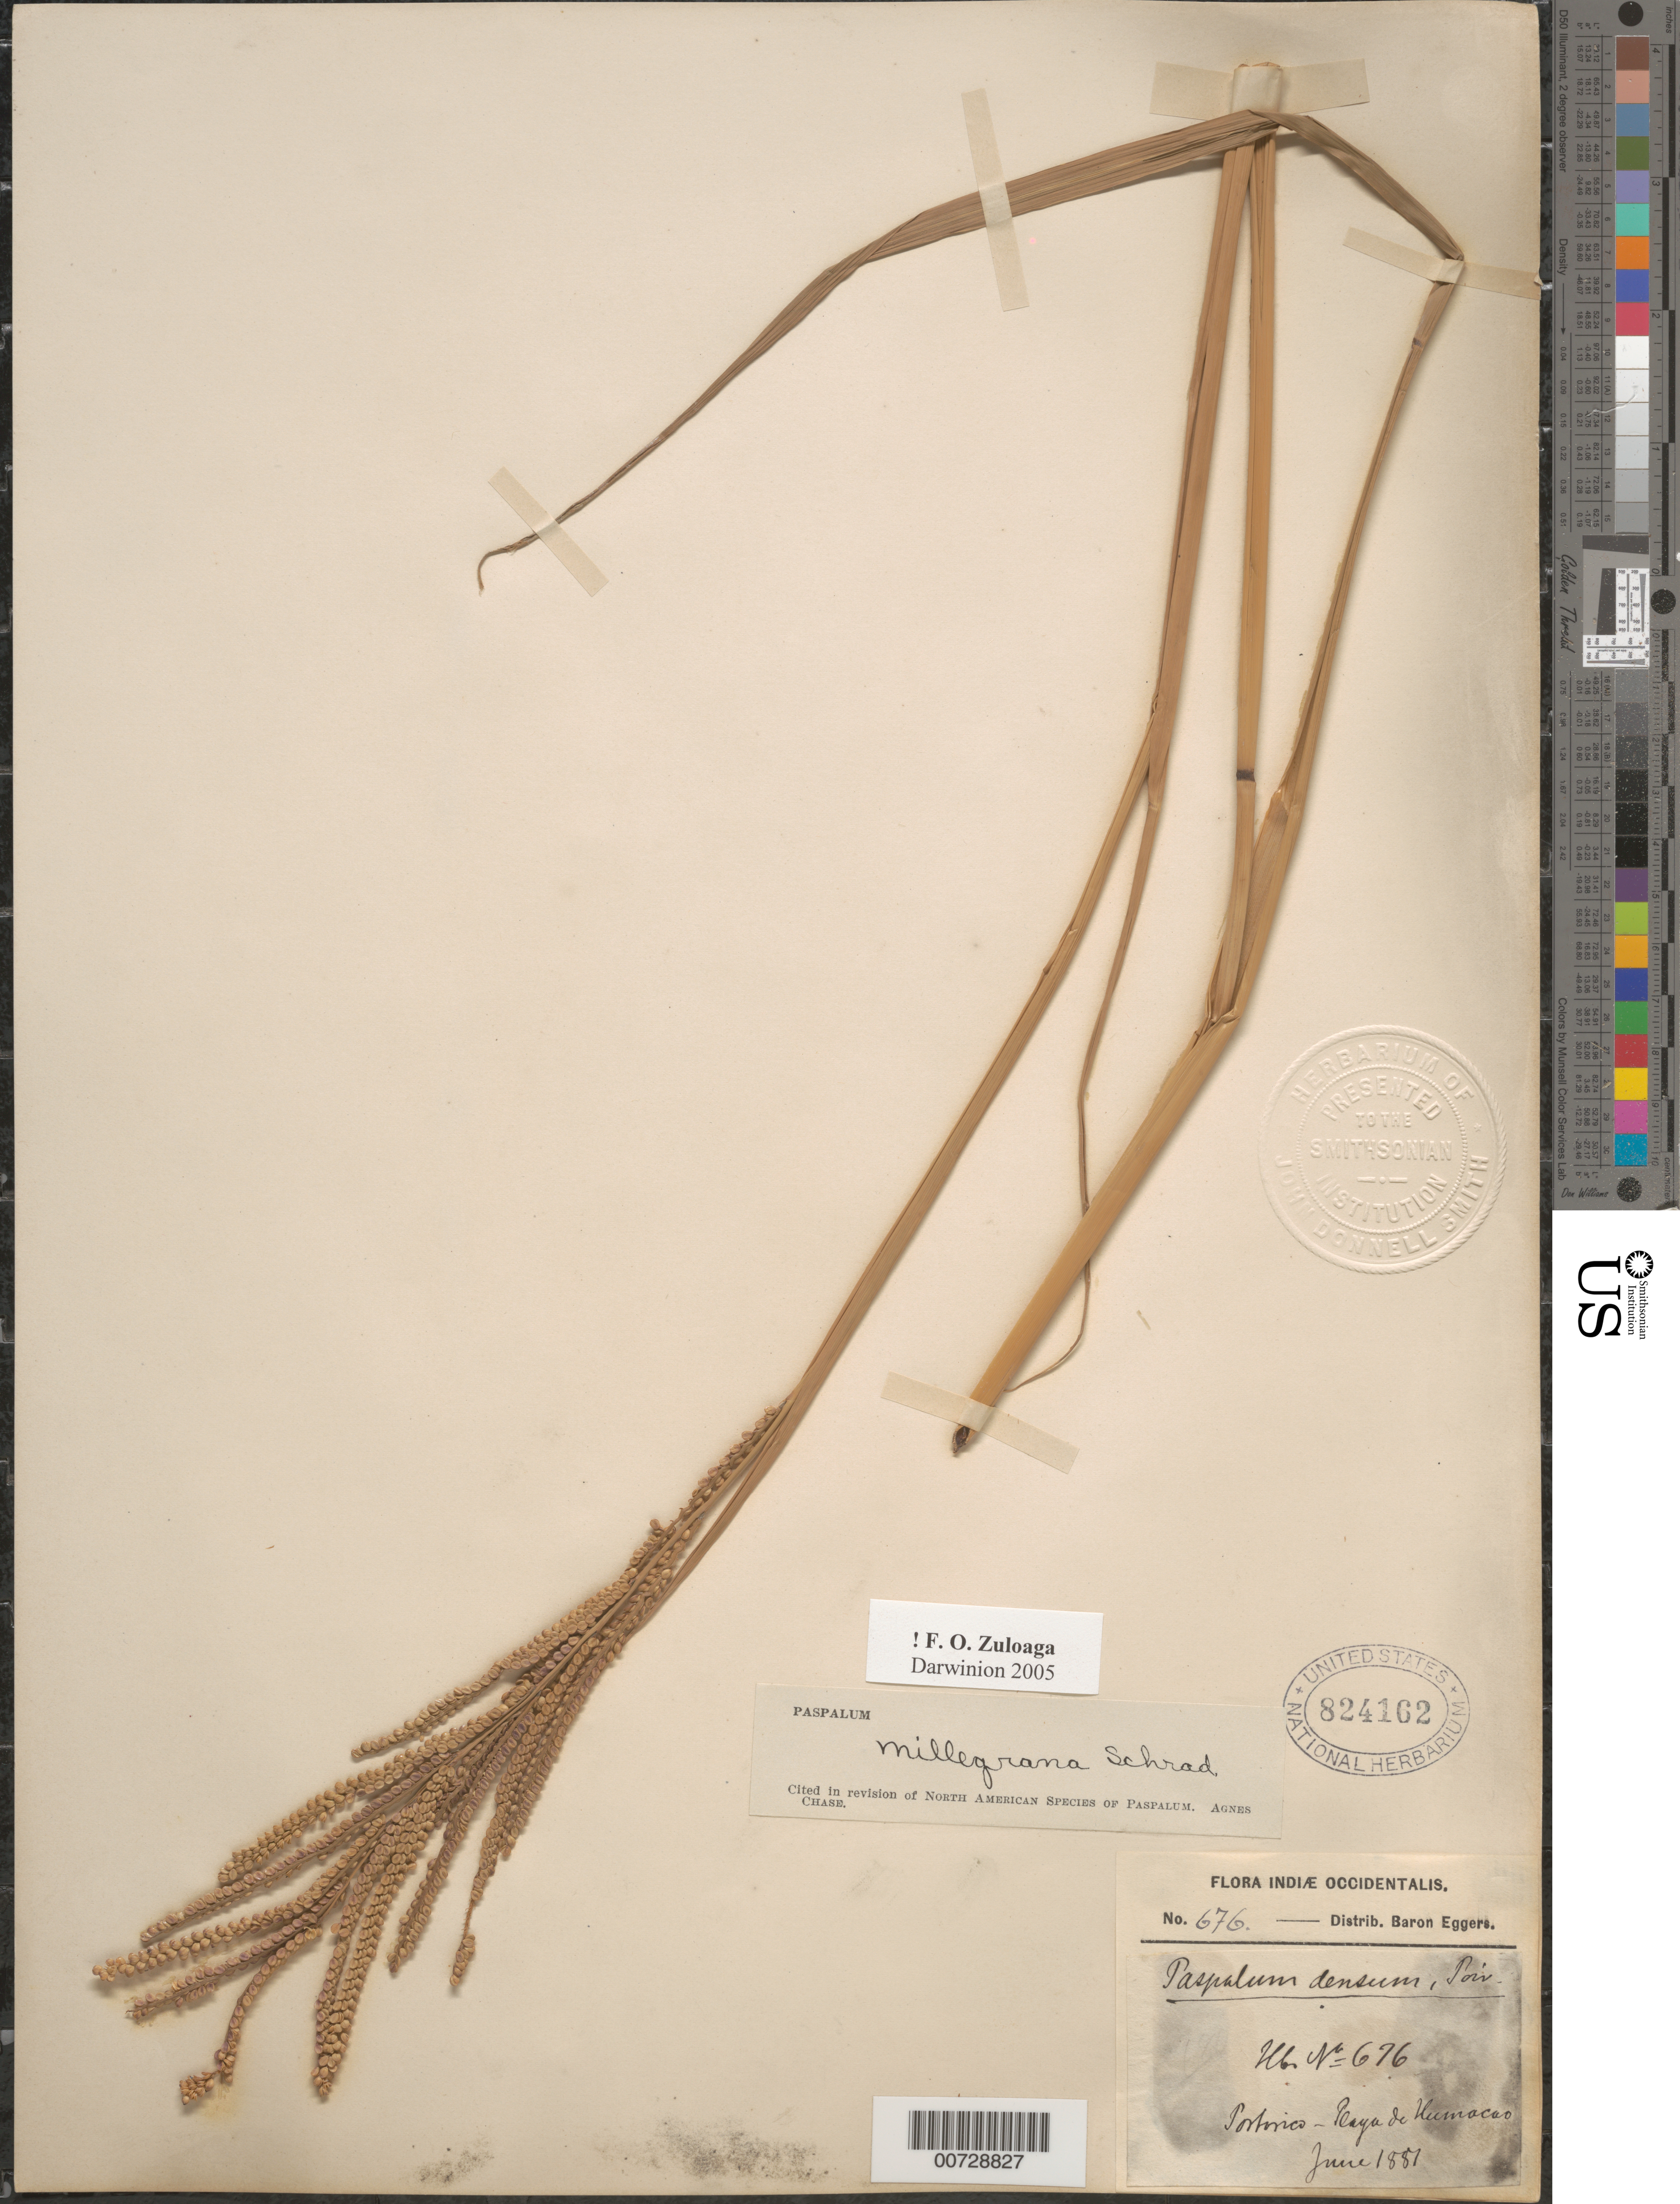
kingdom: Plantae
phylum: Tracheophyta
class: Liliopsida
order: Poales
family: Poaceae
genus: Paspalum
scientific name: Paspalum millegrana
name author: Schrad.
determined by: Chase, [M.] Agnes, (US)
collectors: H. F. A. von Eggers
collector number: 676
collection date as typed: Jun 1881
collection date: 1881-06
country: Puerto Rico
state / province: Humacao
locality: Playa de Humacao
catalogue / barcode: US 824162